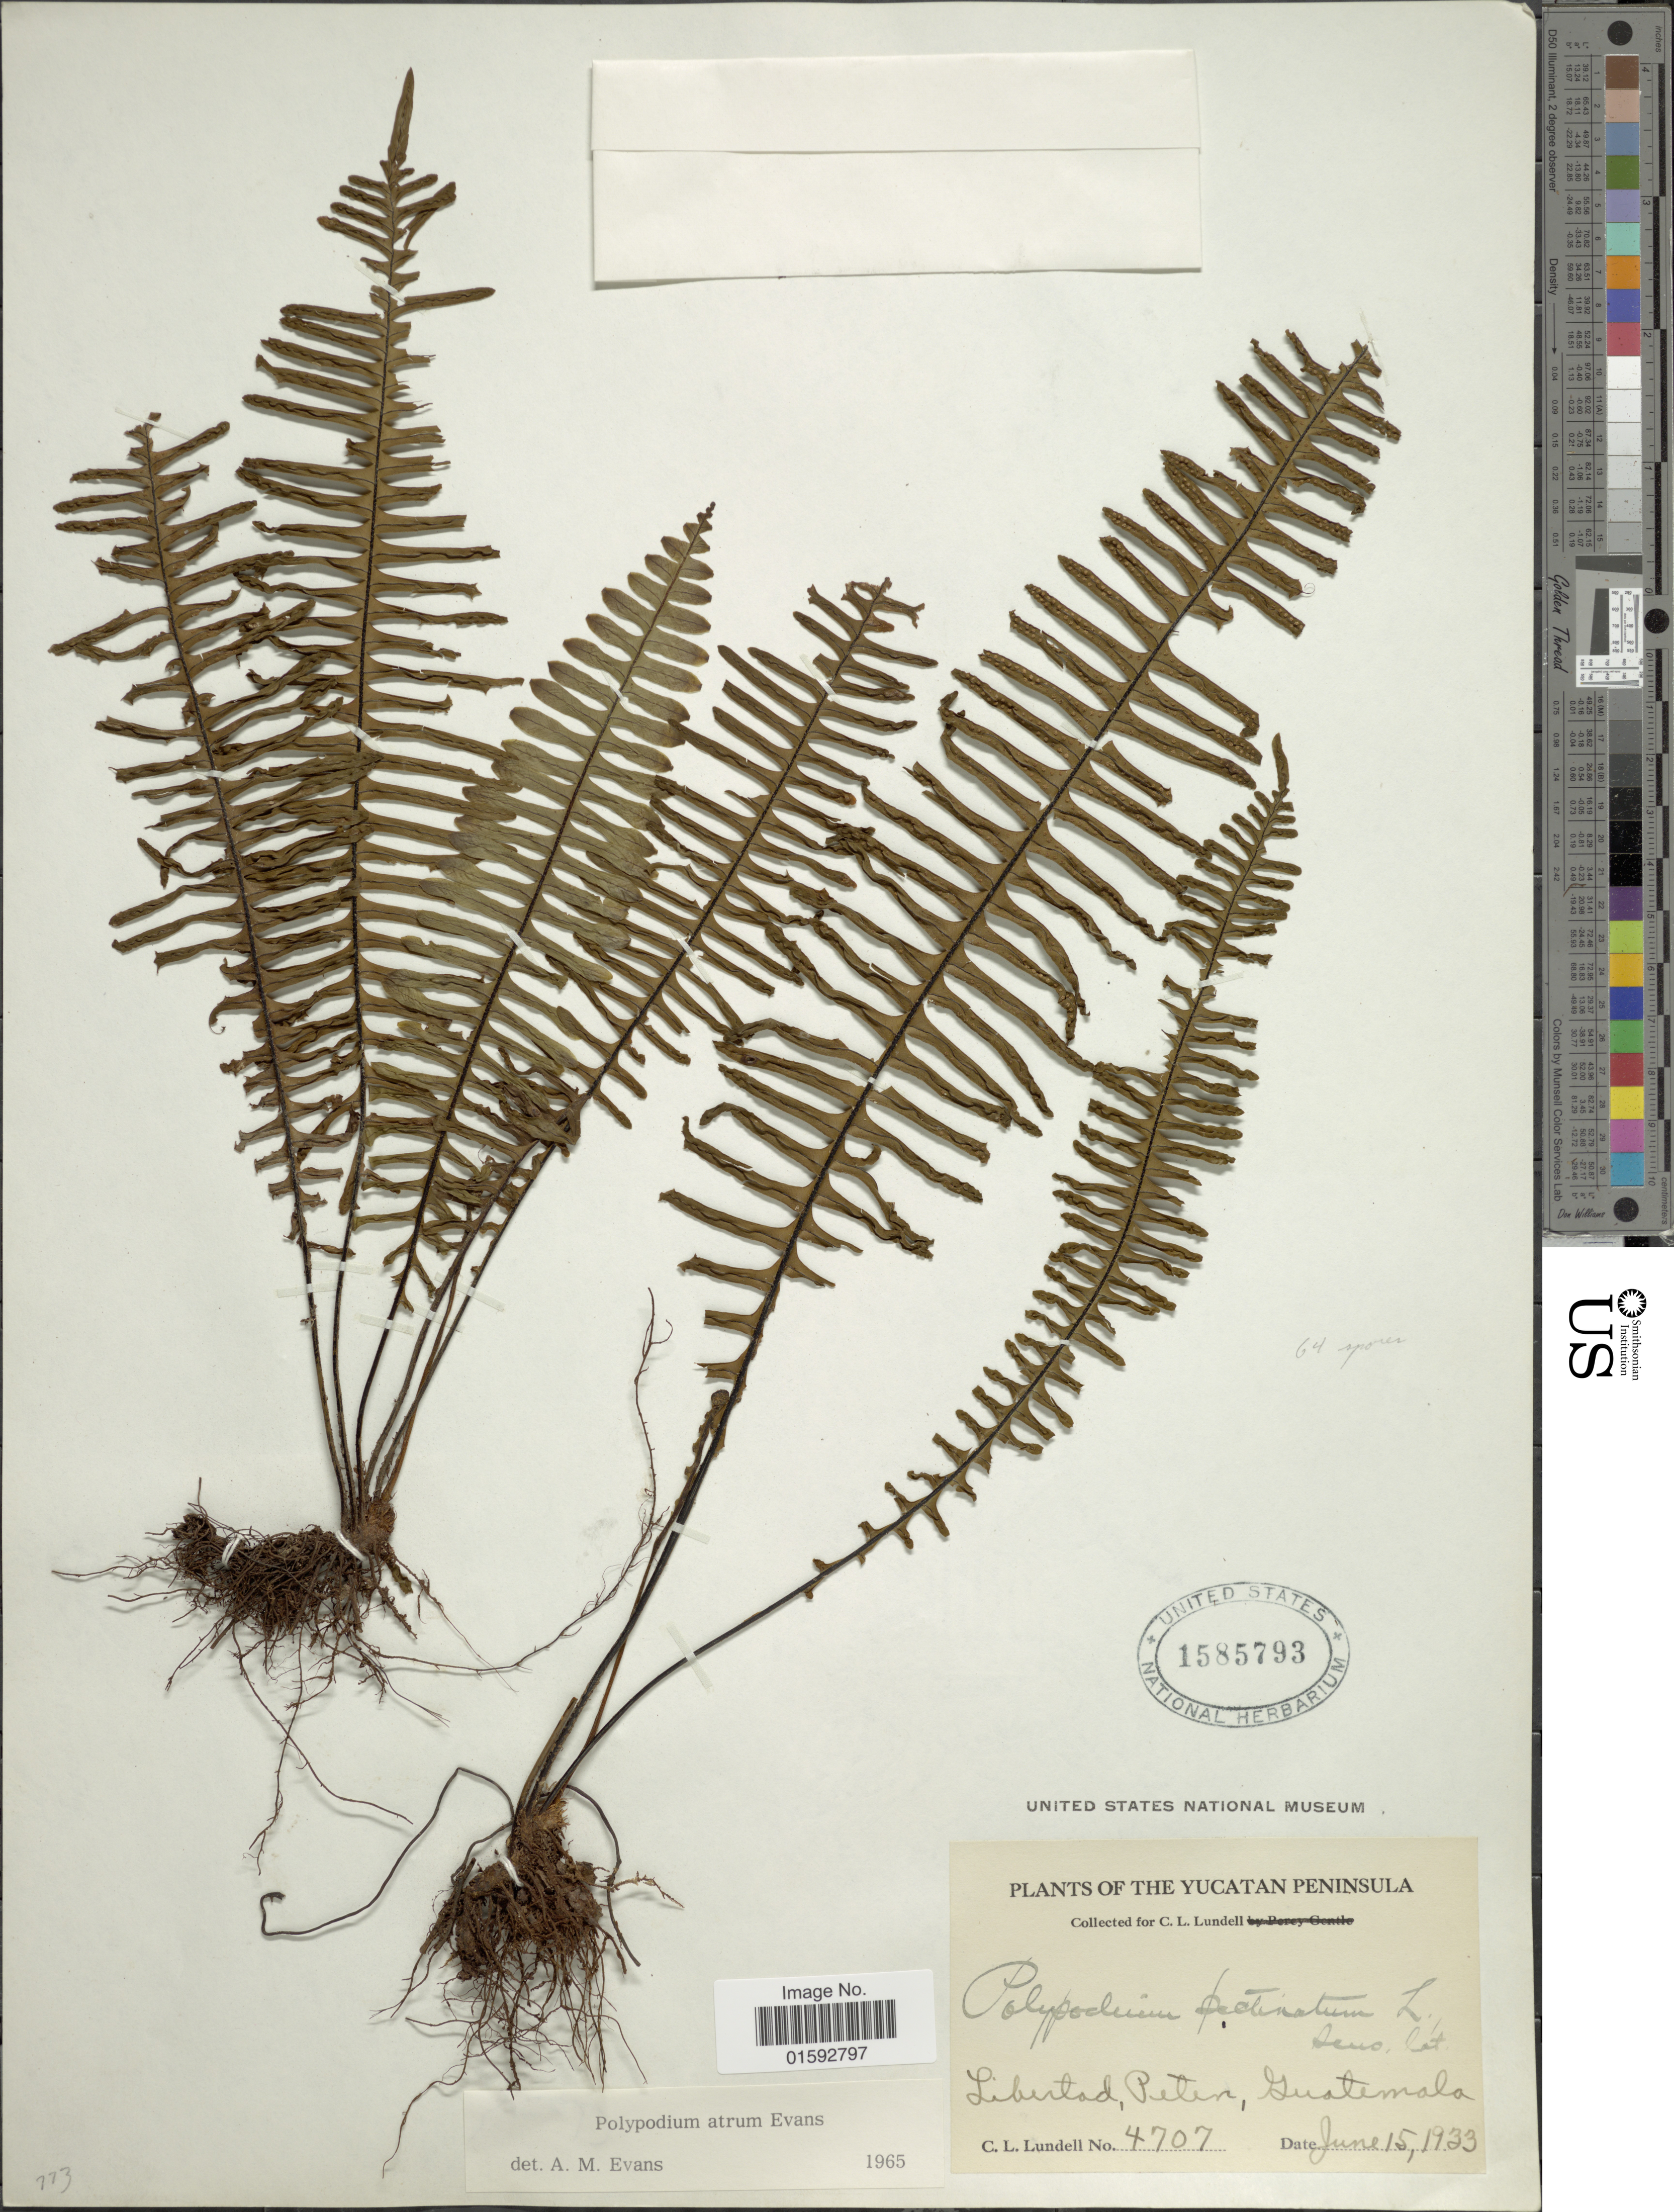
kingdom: Plantae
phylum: Tracheophyta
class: Polypodiopsida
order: Polypodiales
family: Polypodiaceae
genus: Pecluma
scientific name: Pecluma atra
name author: (Rosenst.) M.G. Price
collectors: C. L. Lundell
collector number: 4707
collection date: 1933-06-15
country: Guatemala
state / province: El Petén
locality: Yucatan Peninsula, Libertad, Peten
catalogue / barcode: US 1585793